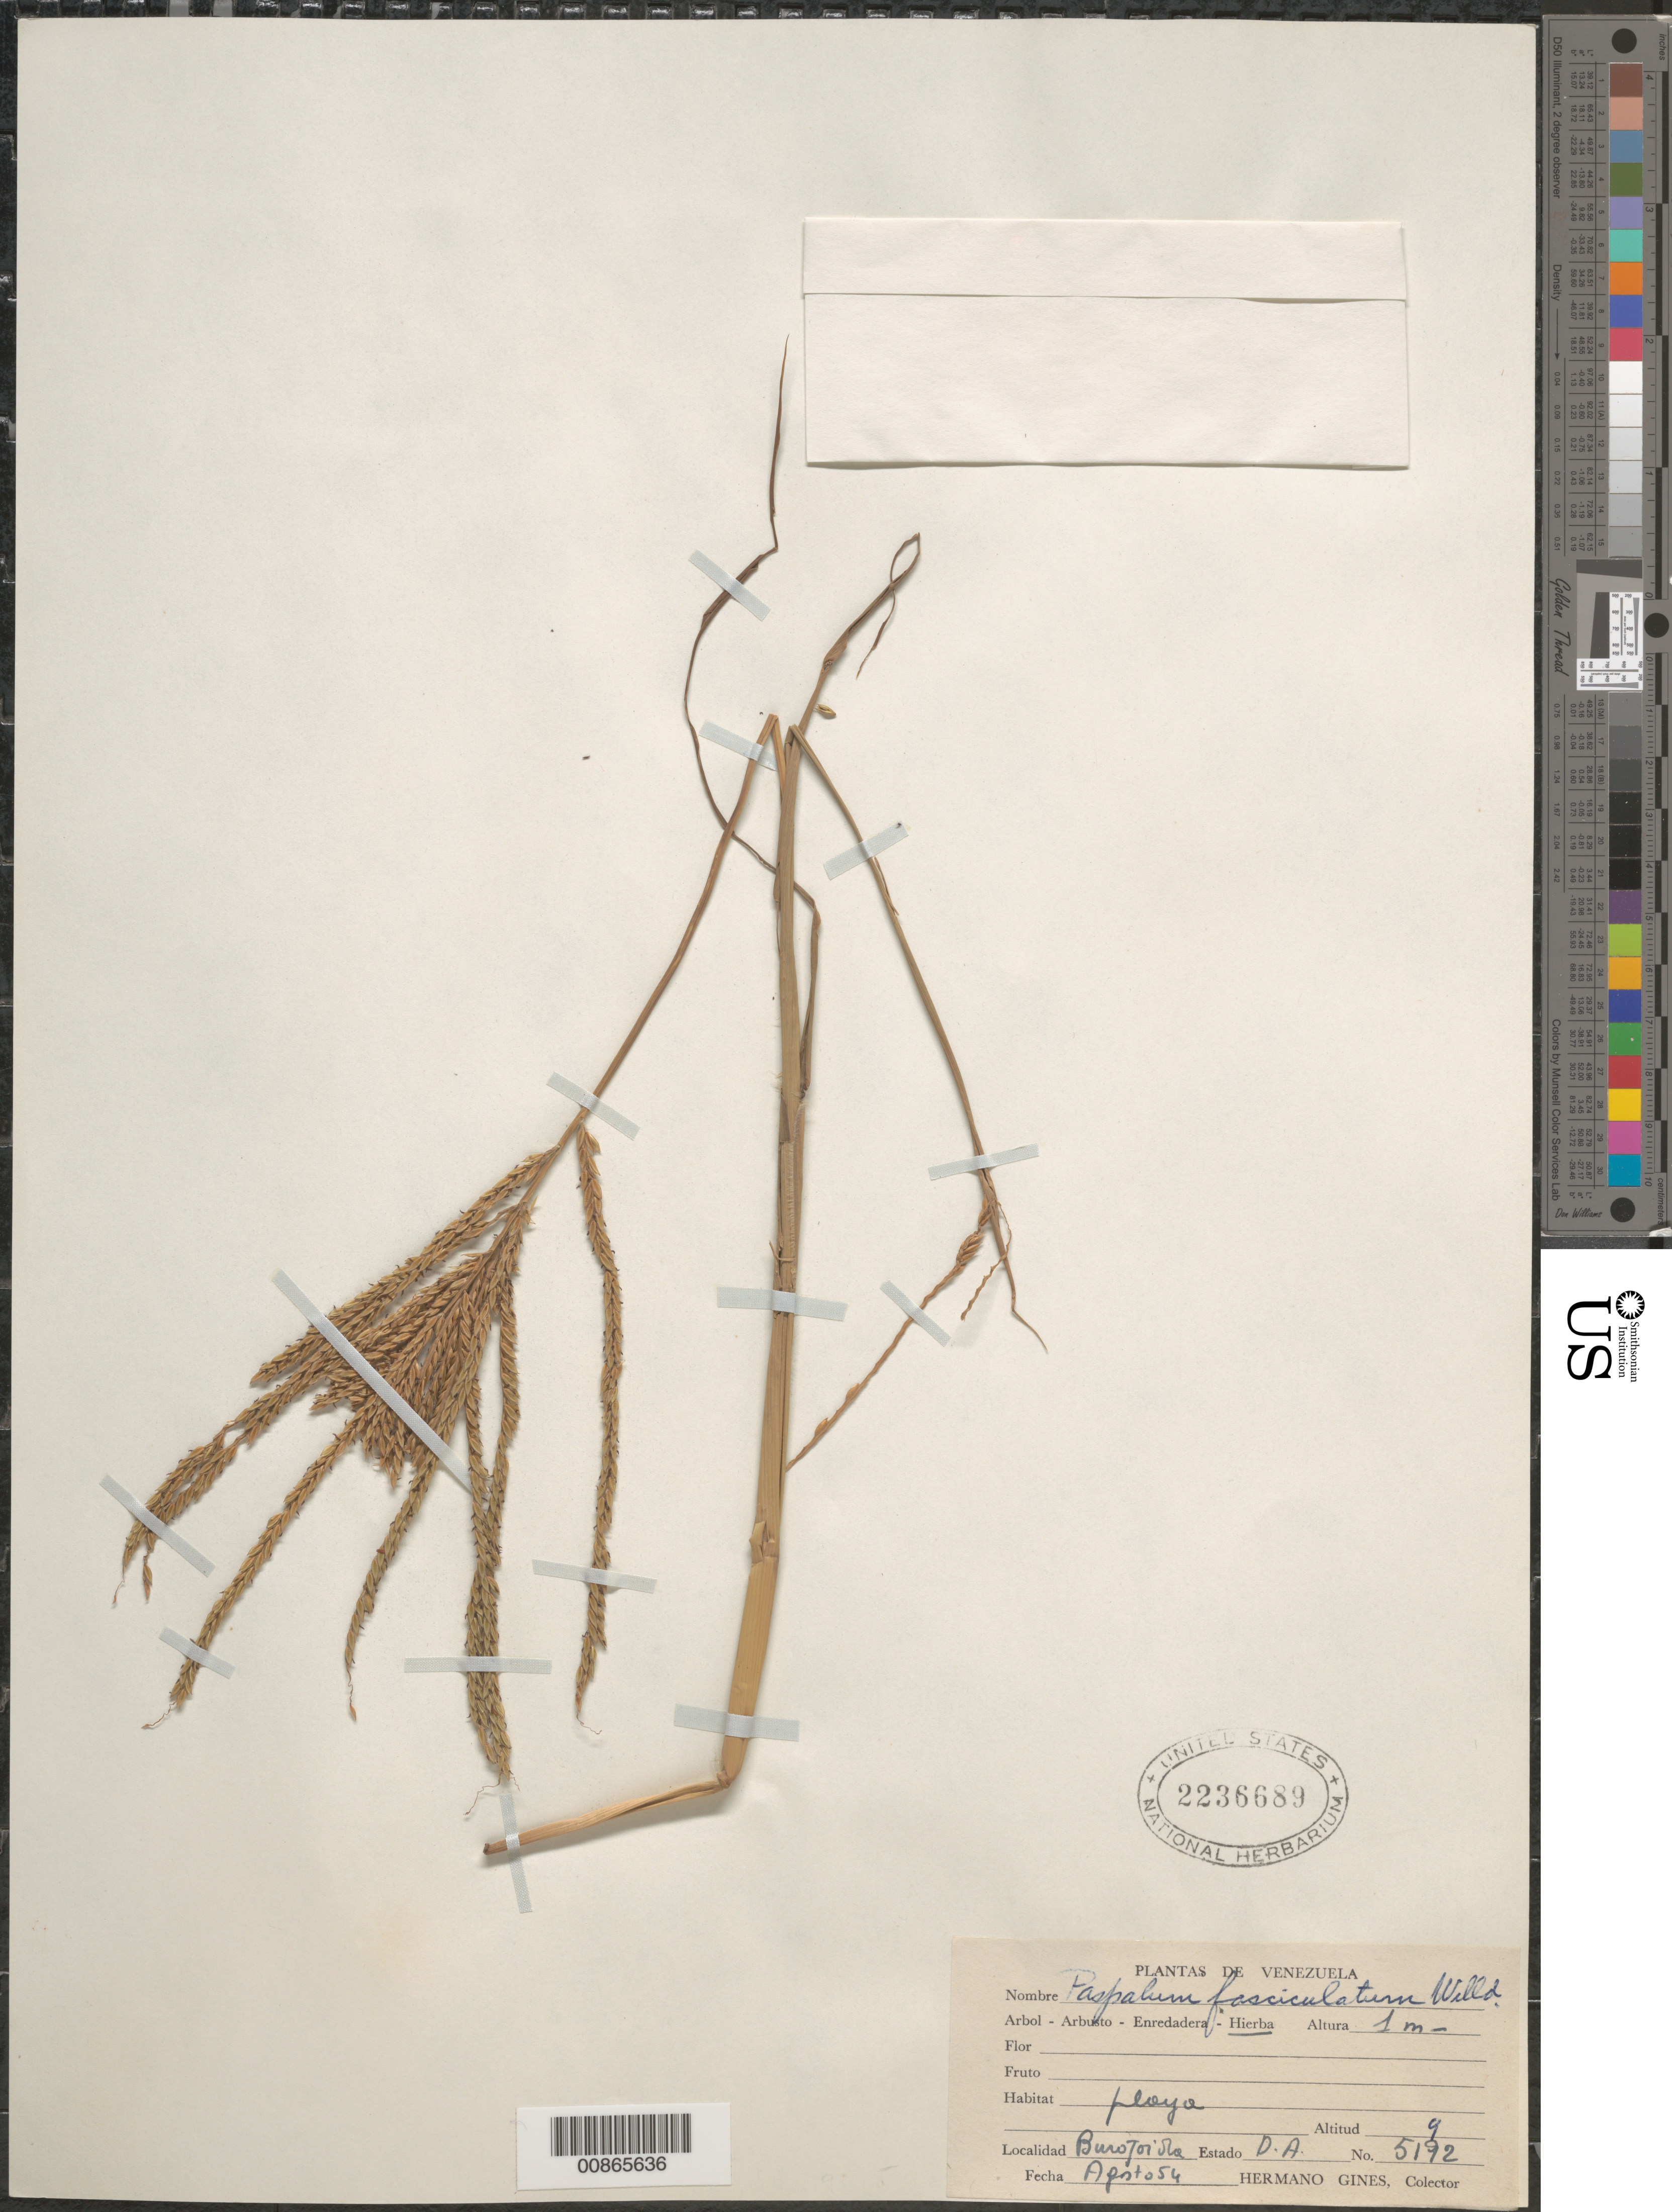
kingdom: Plantae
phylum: Tracheophyta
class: Liliopsida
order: Poales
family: Poaceae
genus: Paspalum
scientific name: Paspalum fasciculatum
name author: Willd. ex Flüggé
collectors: H. Gines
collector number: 5192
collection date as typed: Aug-54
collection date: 1954-08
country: Venezuela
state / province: Delta Amacuro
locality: Isla Burojoida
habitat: Playa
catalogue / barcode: US 2236689